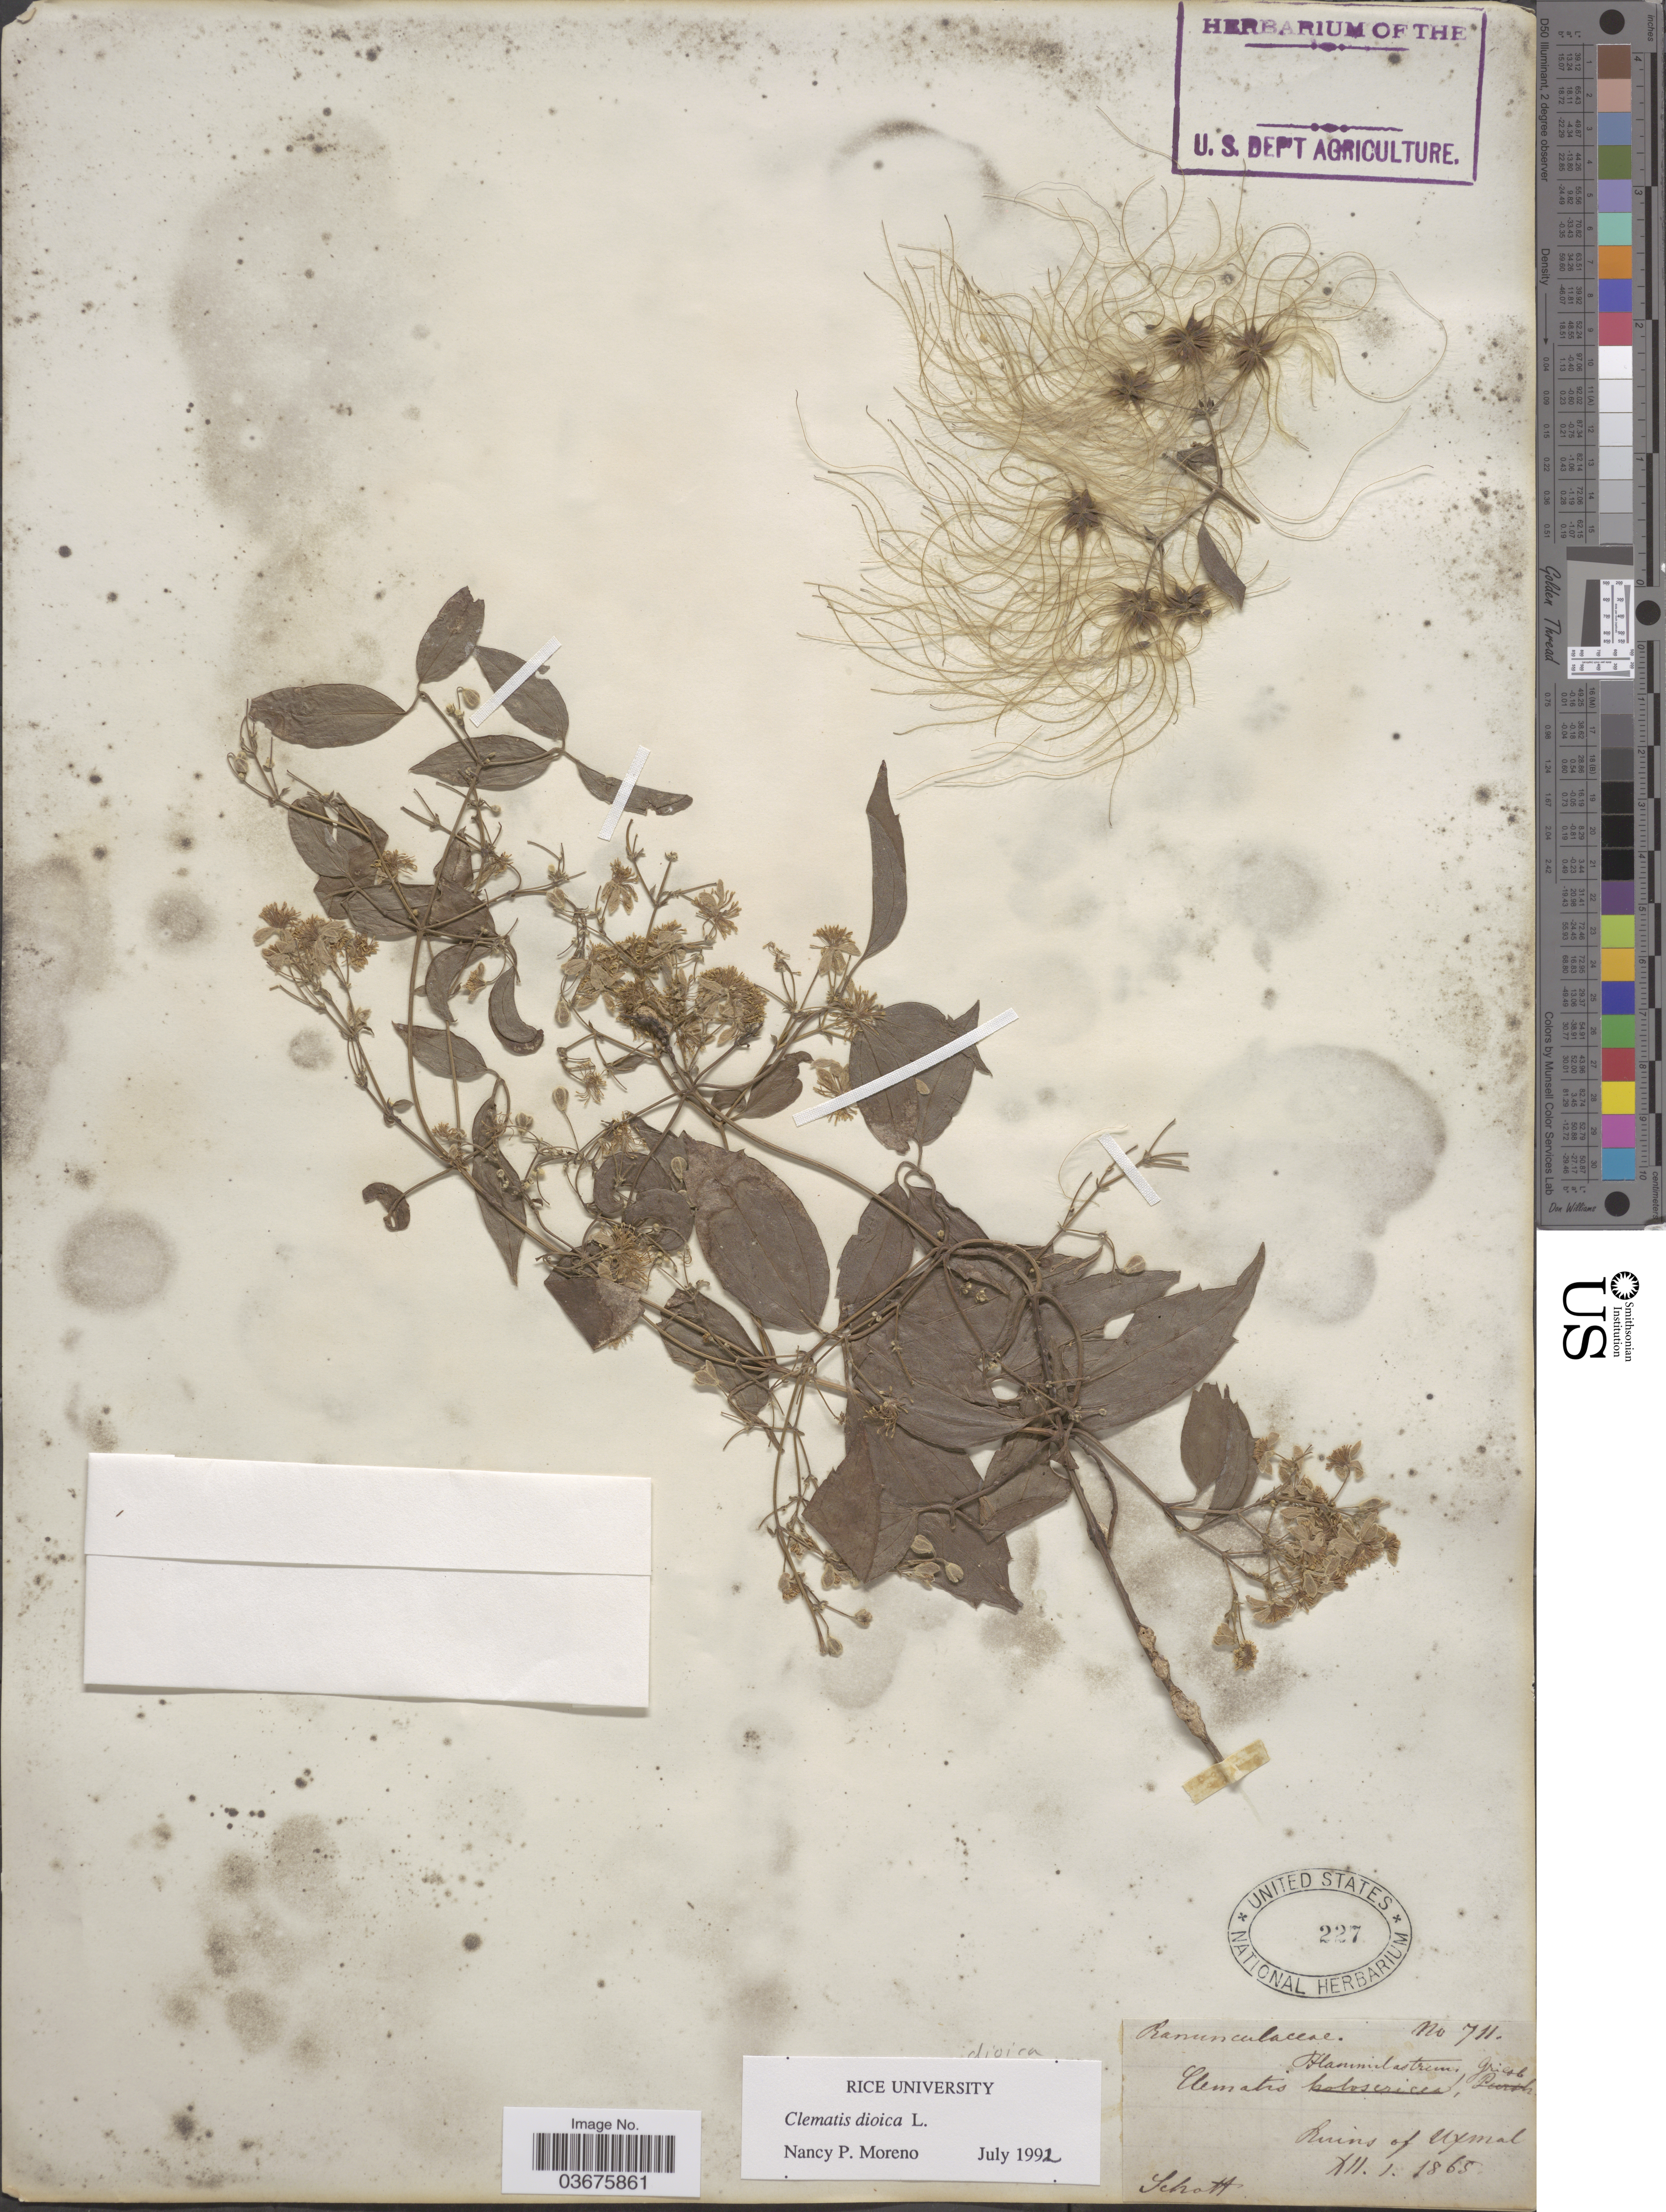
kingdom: Plantae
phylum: Tracheophyta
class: Magnoliopsida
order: Ranunculales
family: Ranunculaceae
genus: Clematis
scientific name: Clematis dioica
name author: L.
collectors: Schott, --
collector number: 711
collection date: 1865-12-01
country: Mexico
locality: Ruins of Uxmal.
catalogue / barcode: US 227